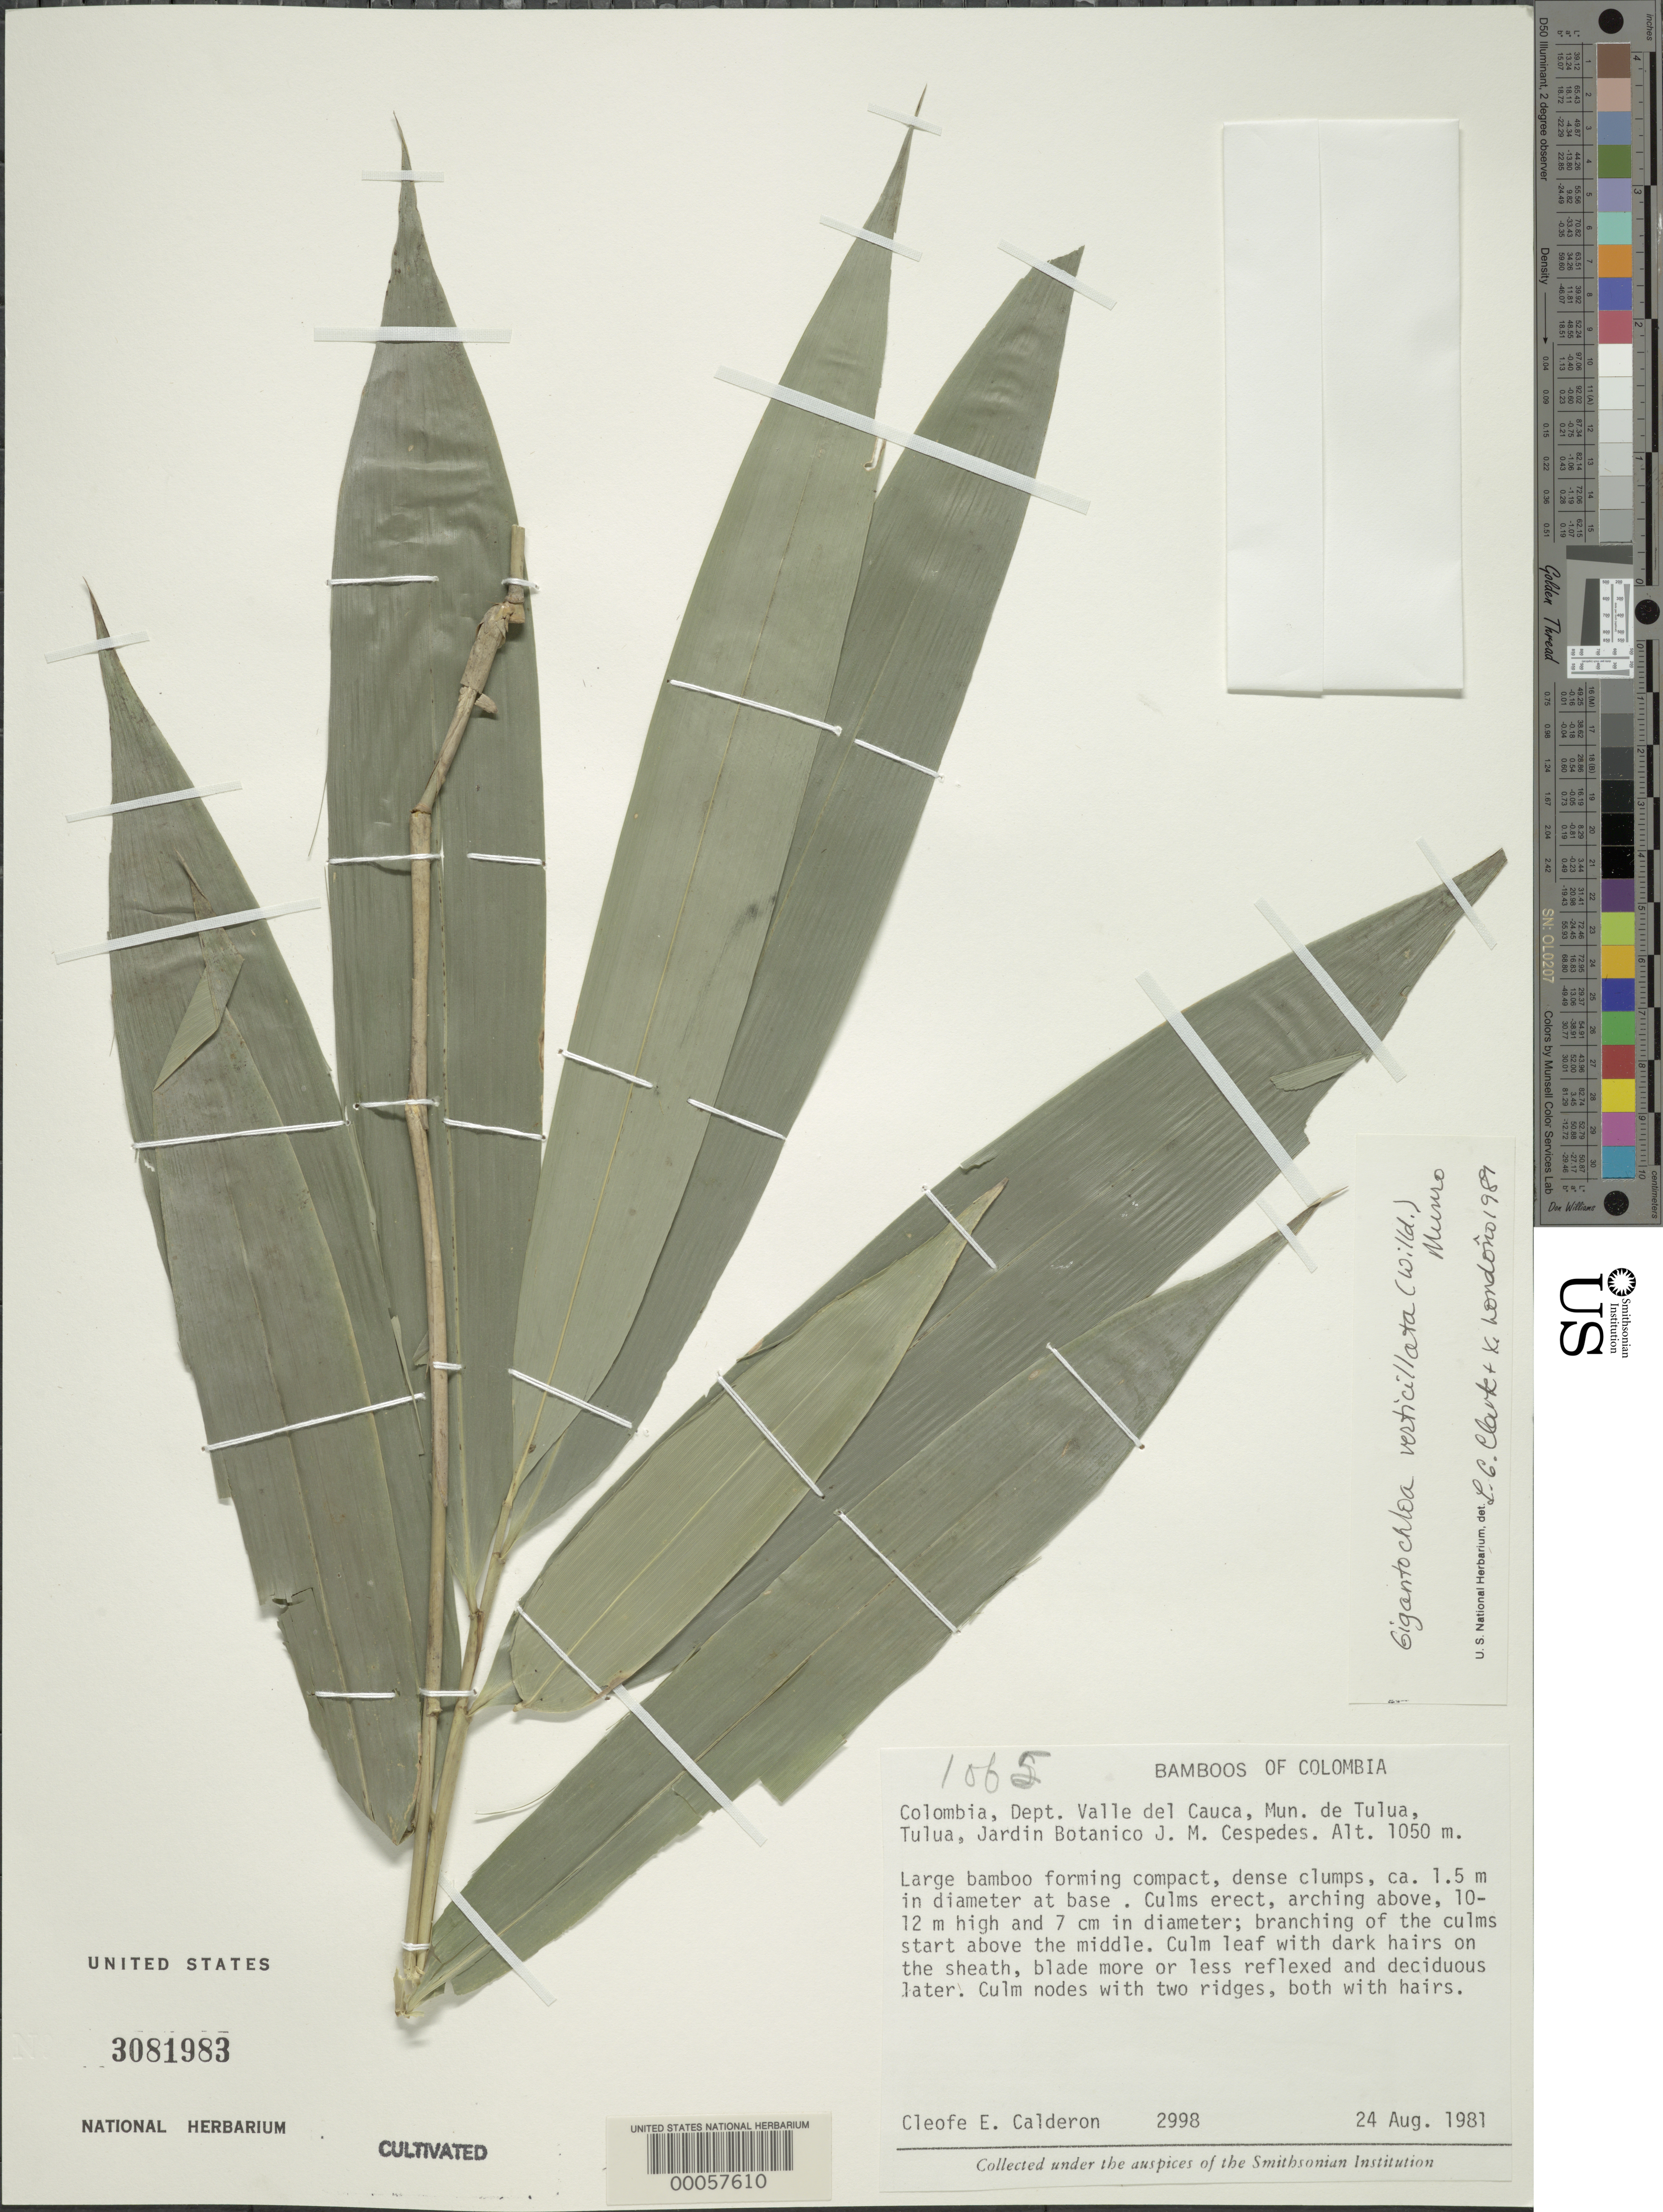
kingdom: Plantae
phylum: Tracheophyta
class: Liliopsida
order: Poales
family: Poaceae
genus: Gigantochloa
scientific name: Gigantochloa verticillata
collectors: C. E. Calderón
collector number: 2998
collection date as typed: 24 Aug 1981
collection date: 1981-08-24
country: Colombia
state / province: Valle del Cauca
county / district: Tuluá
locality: Jardin Botanico J.M. Cespedes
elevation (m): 1050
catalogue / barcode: US 3081983